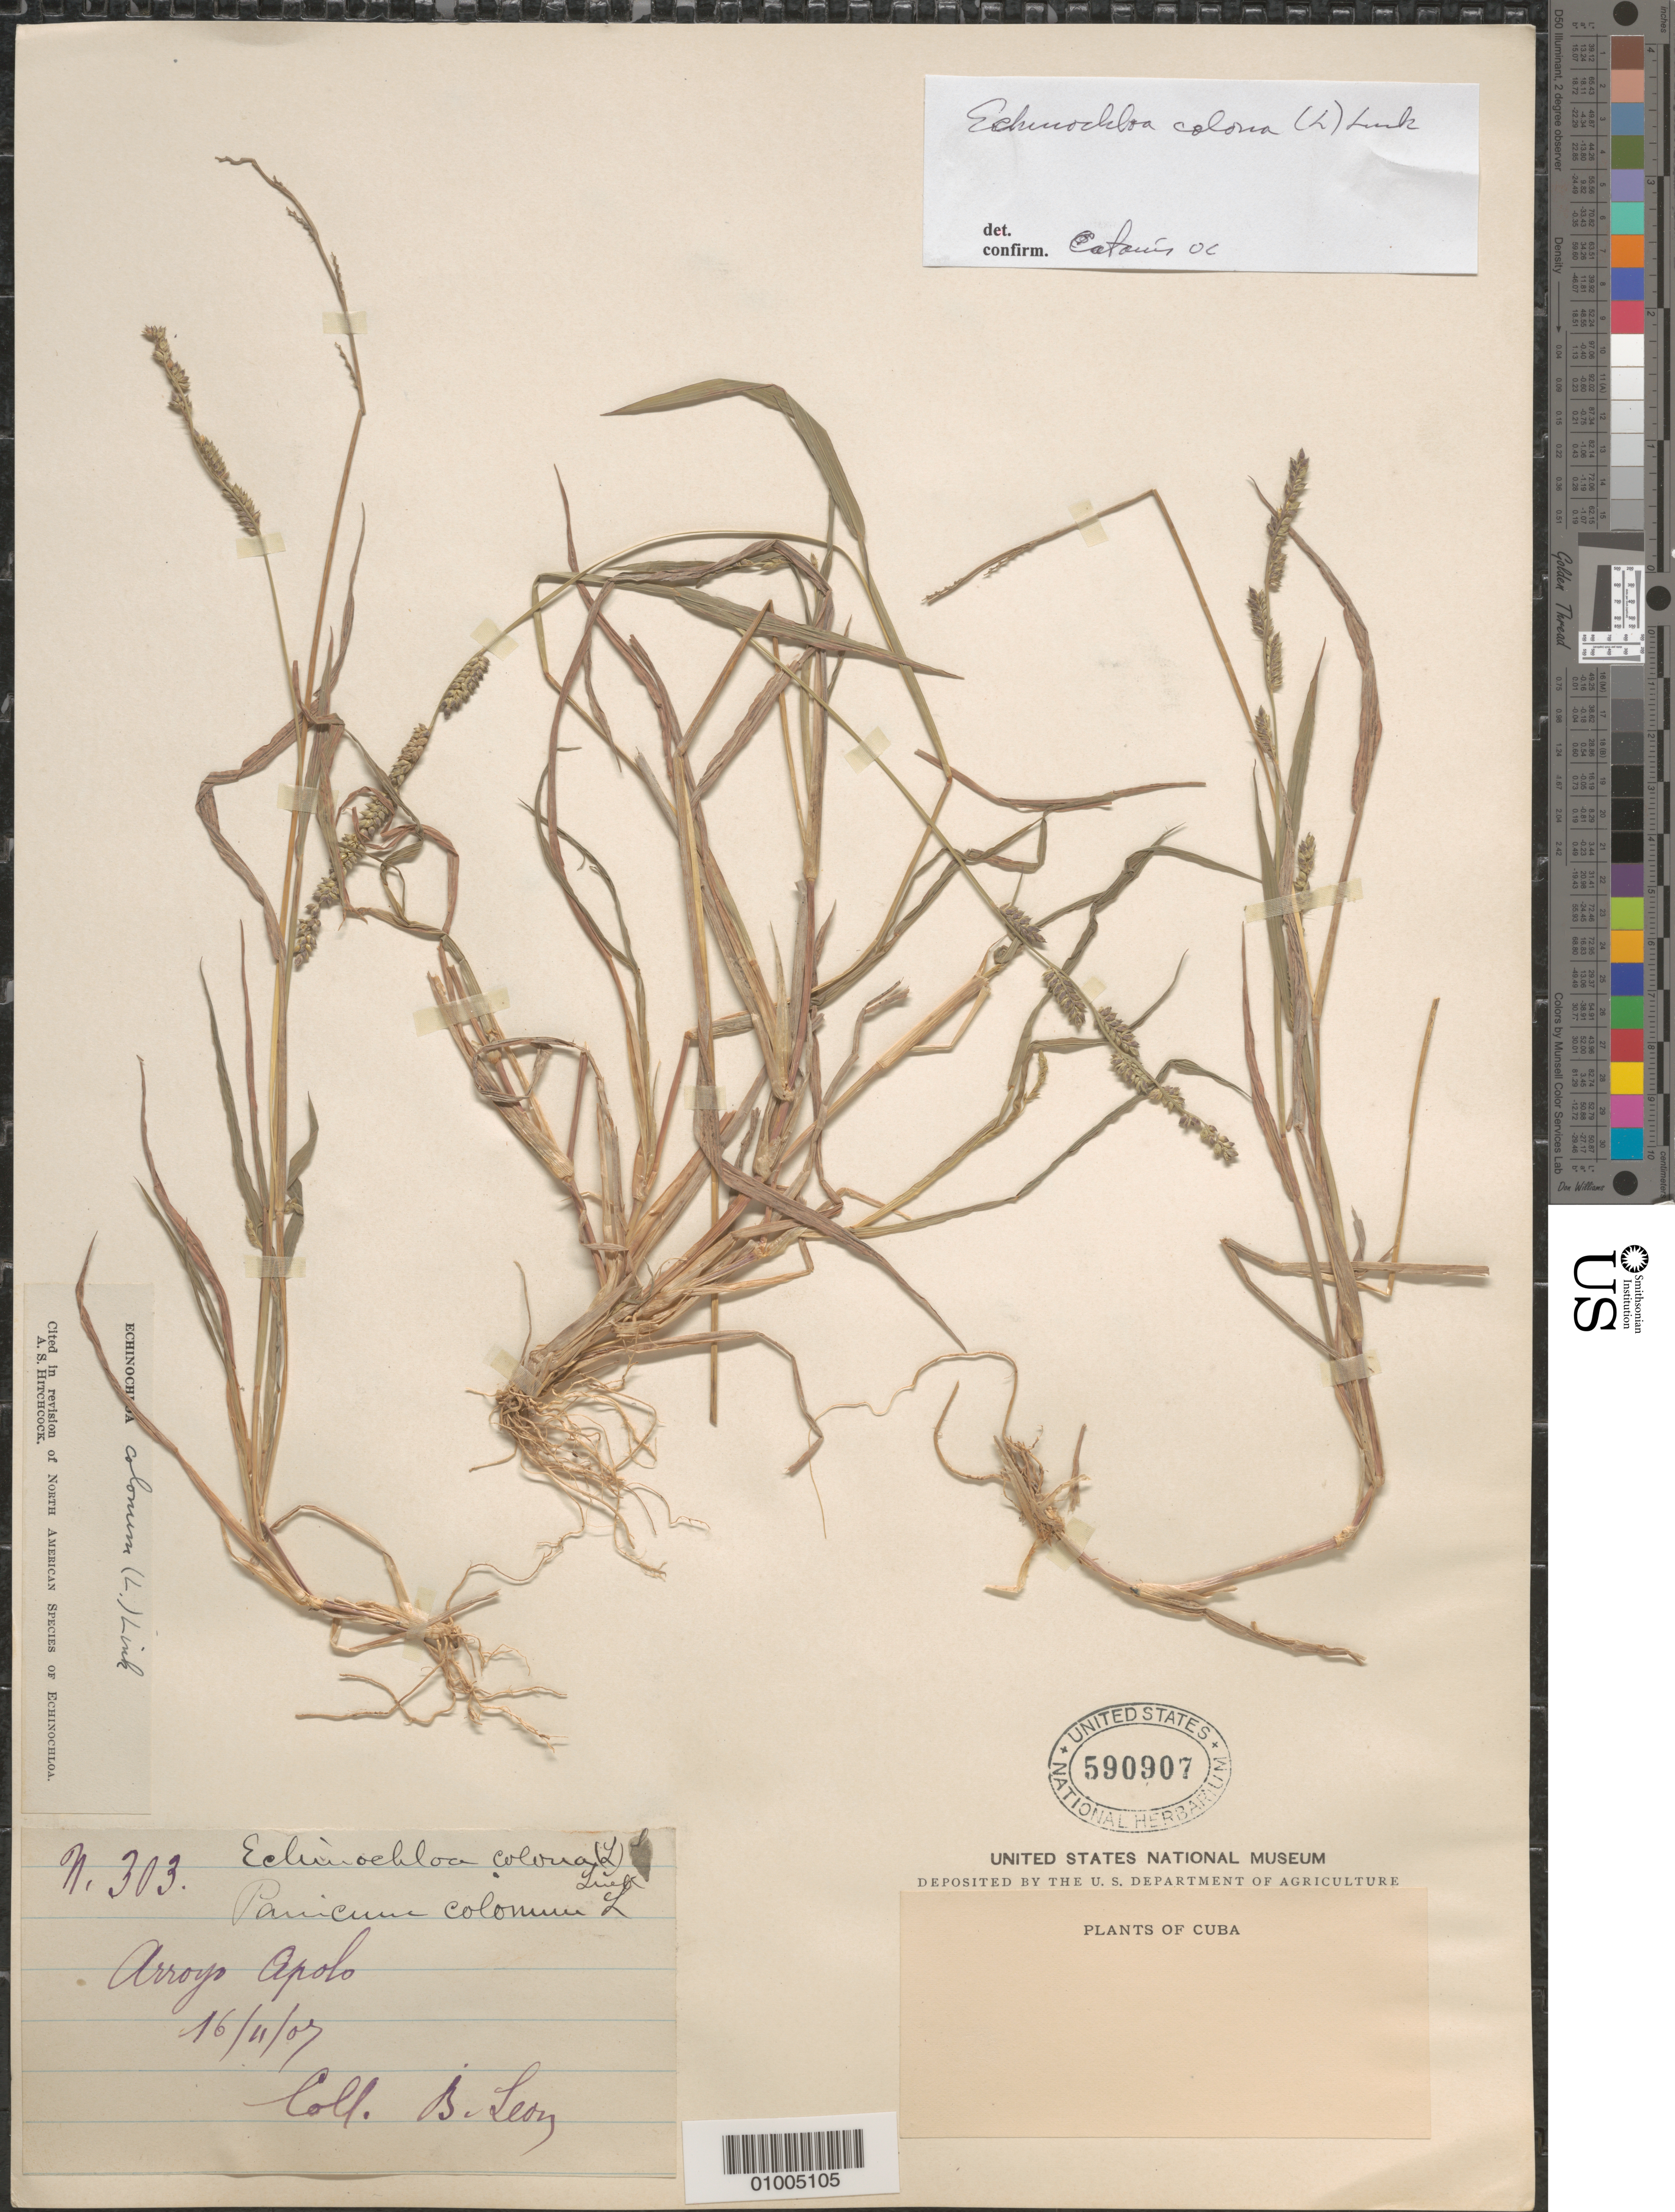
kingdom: Plantae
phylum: Tracheophyta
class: Liliopsida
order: Poales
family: Poaceae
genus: Echinochloa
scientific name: Echinochloa colona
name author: (L.) Link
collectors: Bro. León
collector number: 303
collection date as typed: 16 Nov 1907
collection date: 1907-11-16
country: Cuba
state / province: La Habana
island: Cuba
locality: Arroyo apolo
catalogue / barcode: US 590907